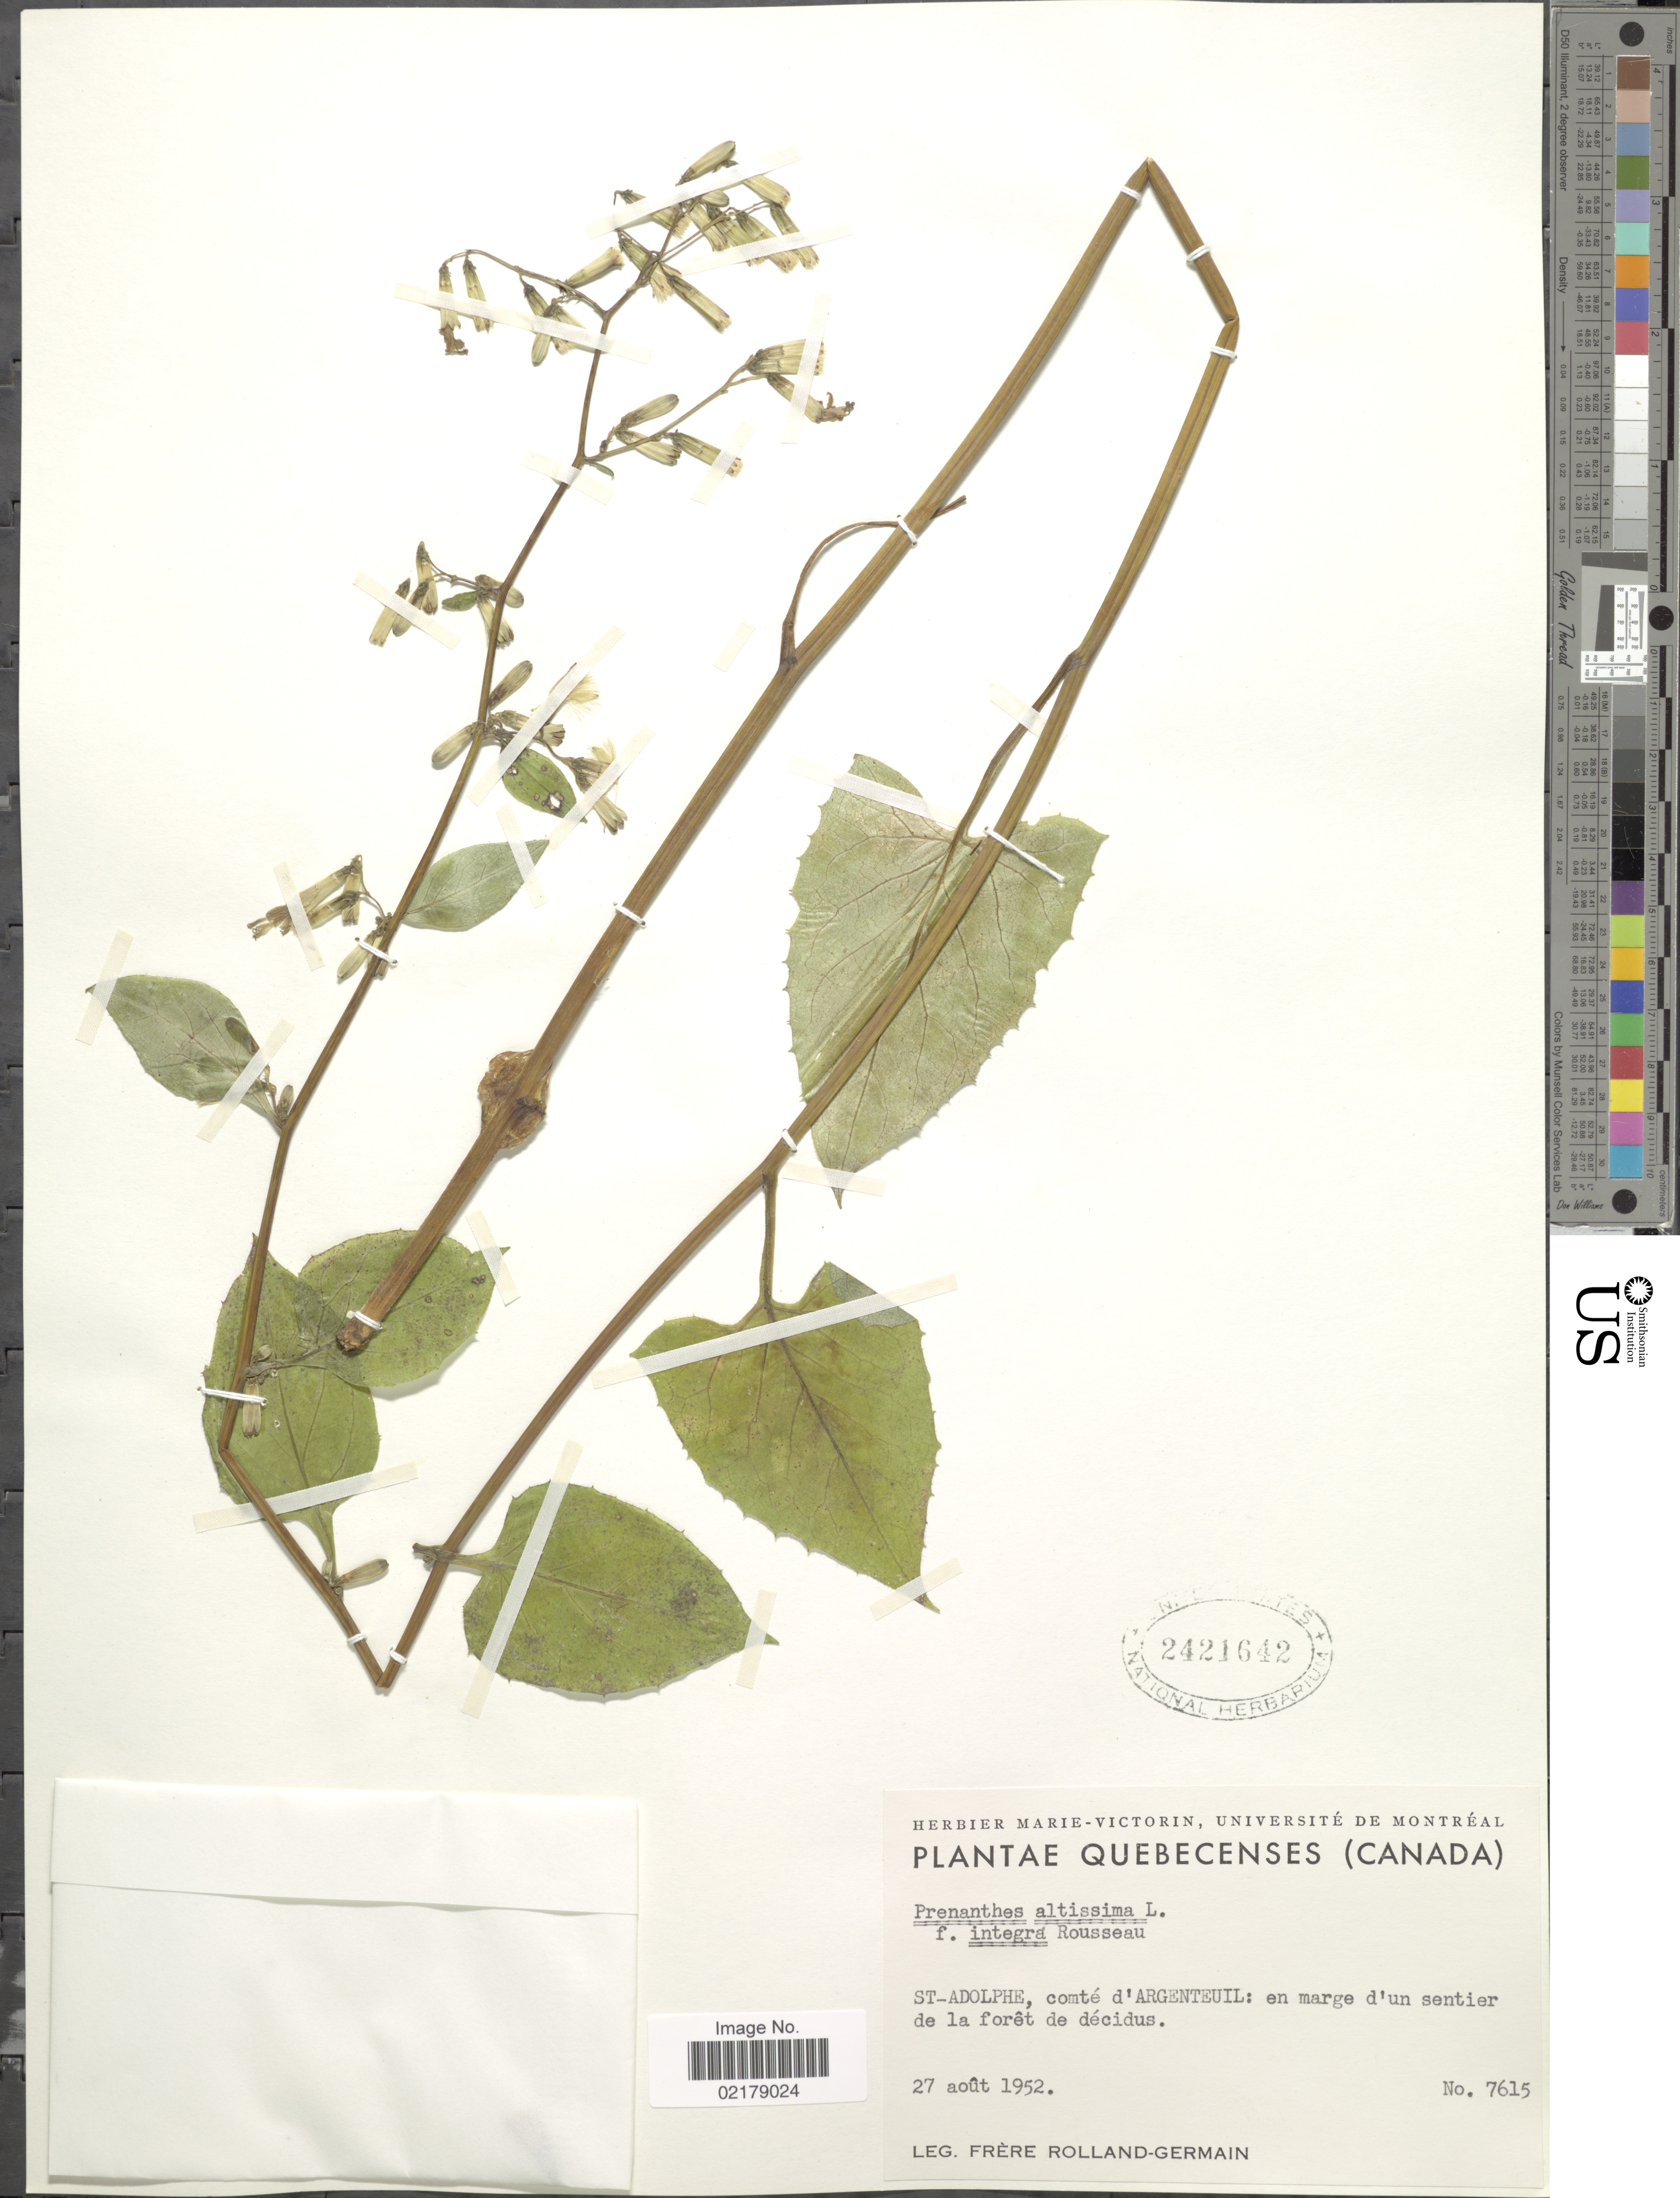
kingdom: Plantae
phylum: Tracheophyta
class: Magnoliopsida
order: Asterales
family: Asteraceae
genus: Nabalus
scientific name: Nabalus altissimus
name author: (L.) Hook.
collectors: Rolland-Germain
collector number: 7615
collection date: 1952-08-27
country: Canada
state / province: Quebec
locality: St-Adolphe, comté d'Argenteuil: en marge d'un sentier de la forêt de décidus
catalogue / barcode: US 2421642